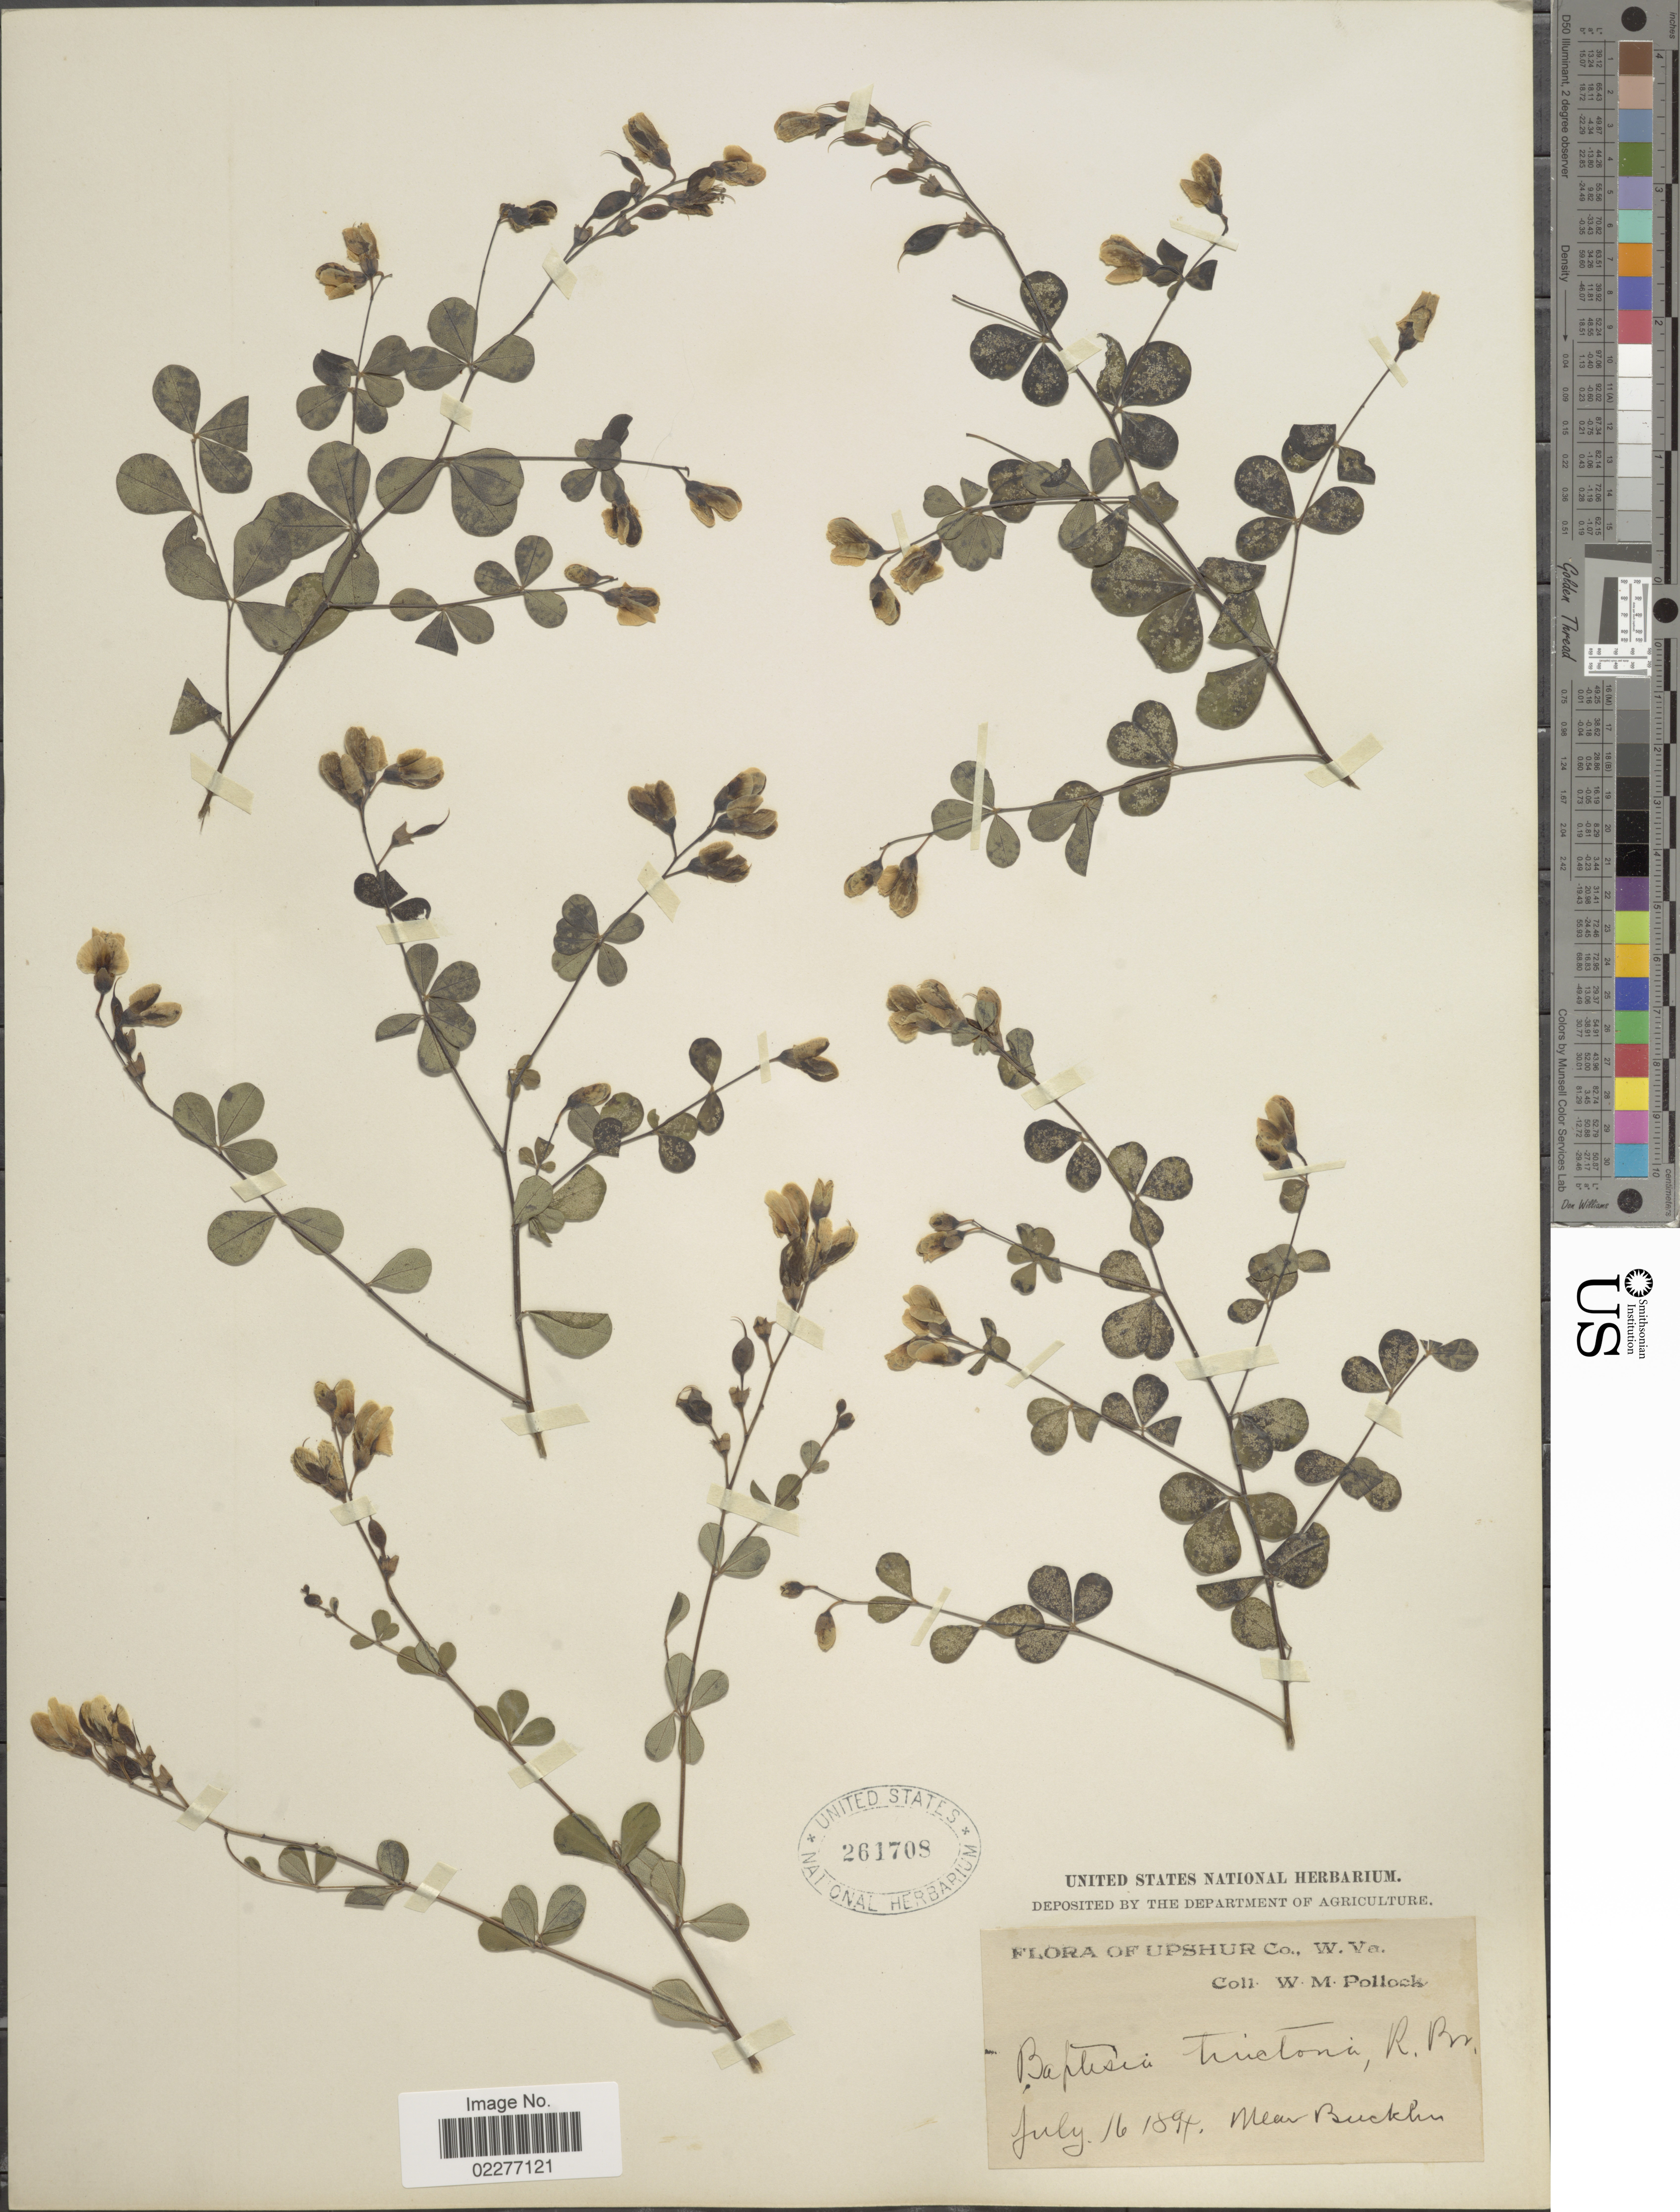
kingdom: Plantae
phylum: Tracheophyta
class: Magnoliopsida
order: Fabales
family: Fabaceae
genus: Baptisia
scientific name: Baptisia tinctoria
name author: (L.) R. Br.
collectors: W. M. Pollock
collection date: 1894-07-16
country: United States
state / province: West Virginia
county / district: Upshur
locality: Near Bucklin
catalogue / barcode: US 261708